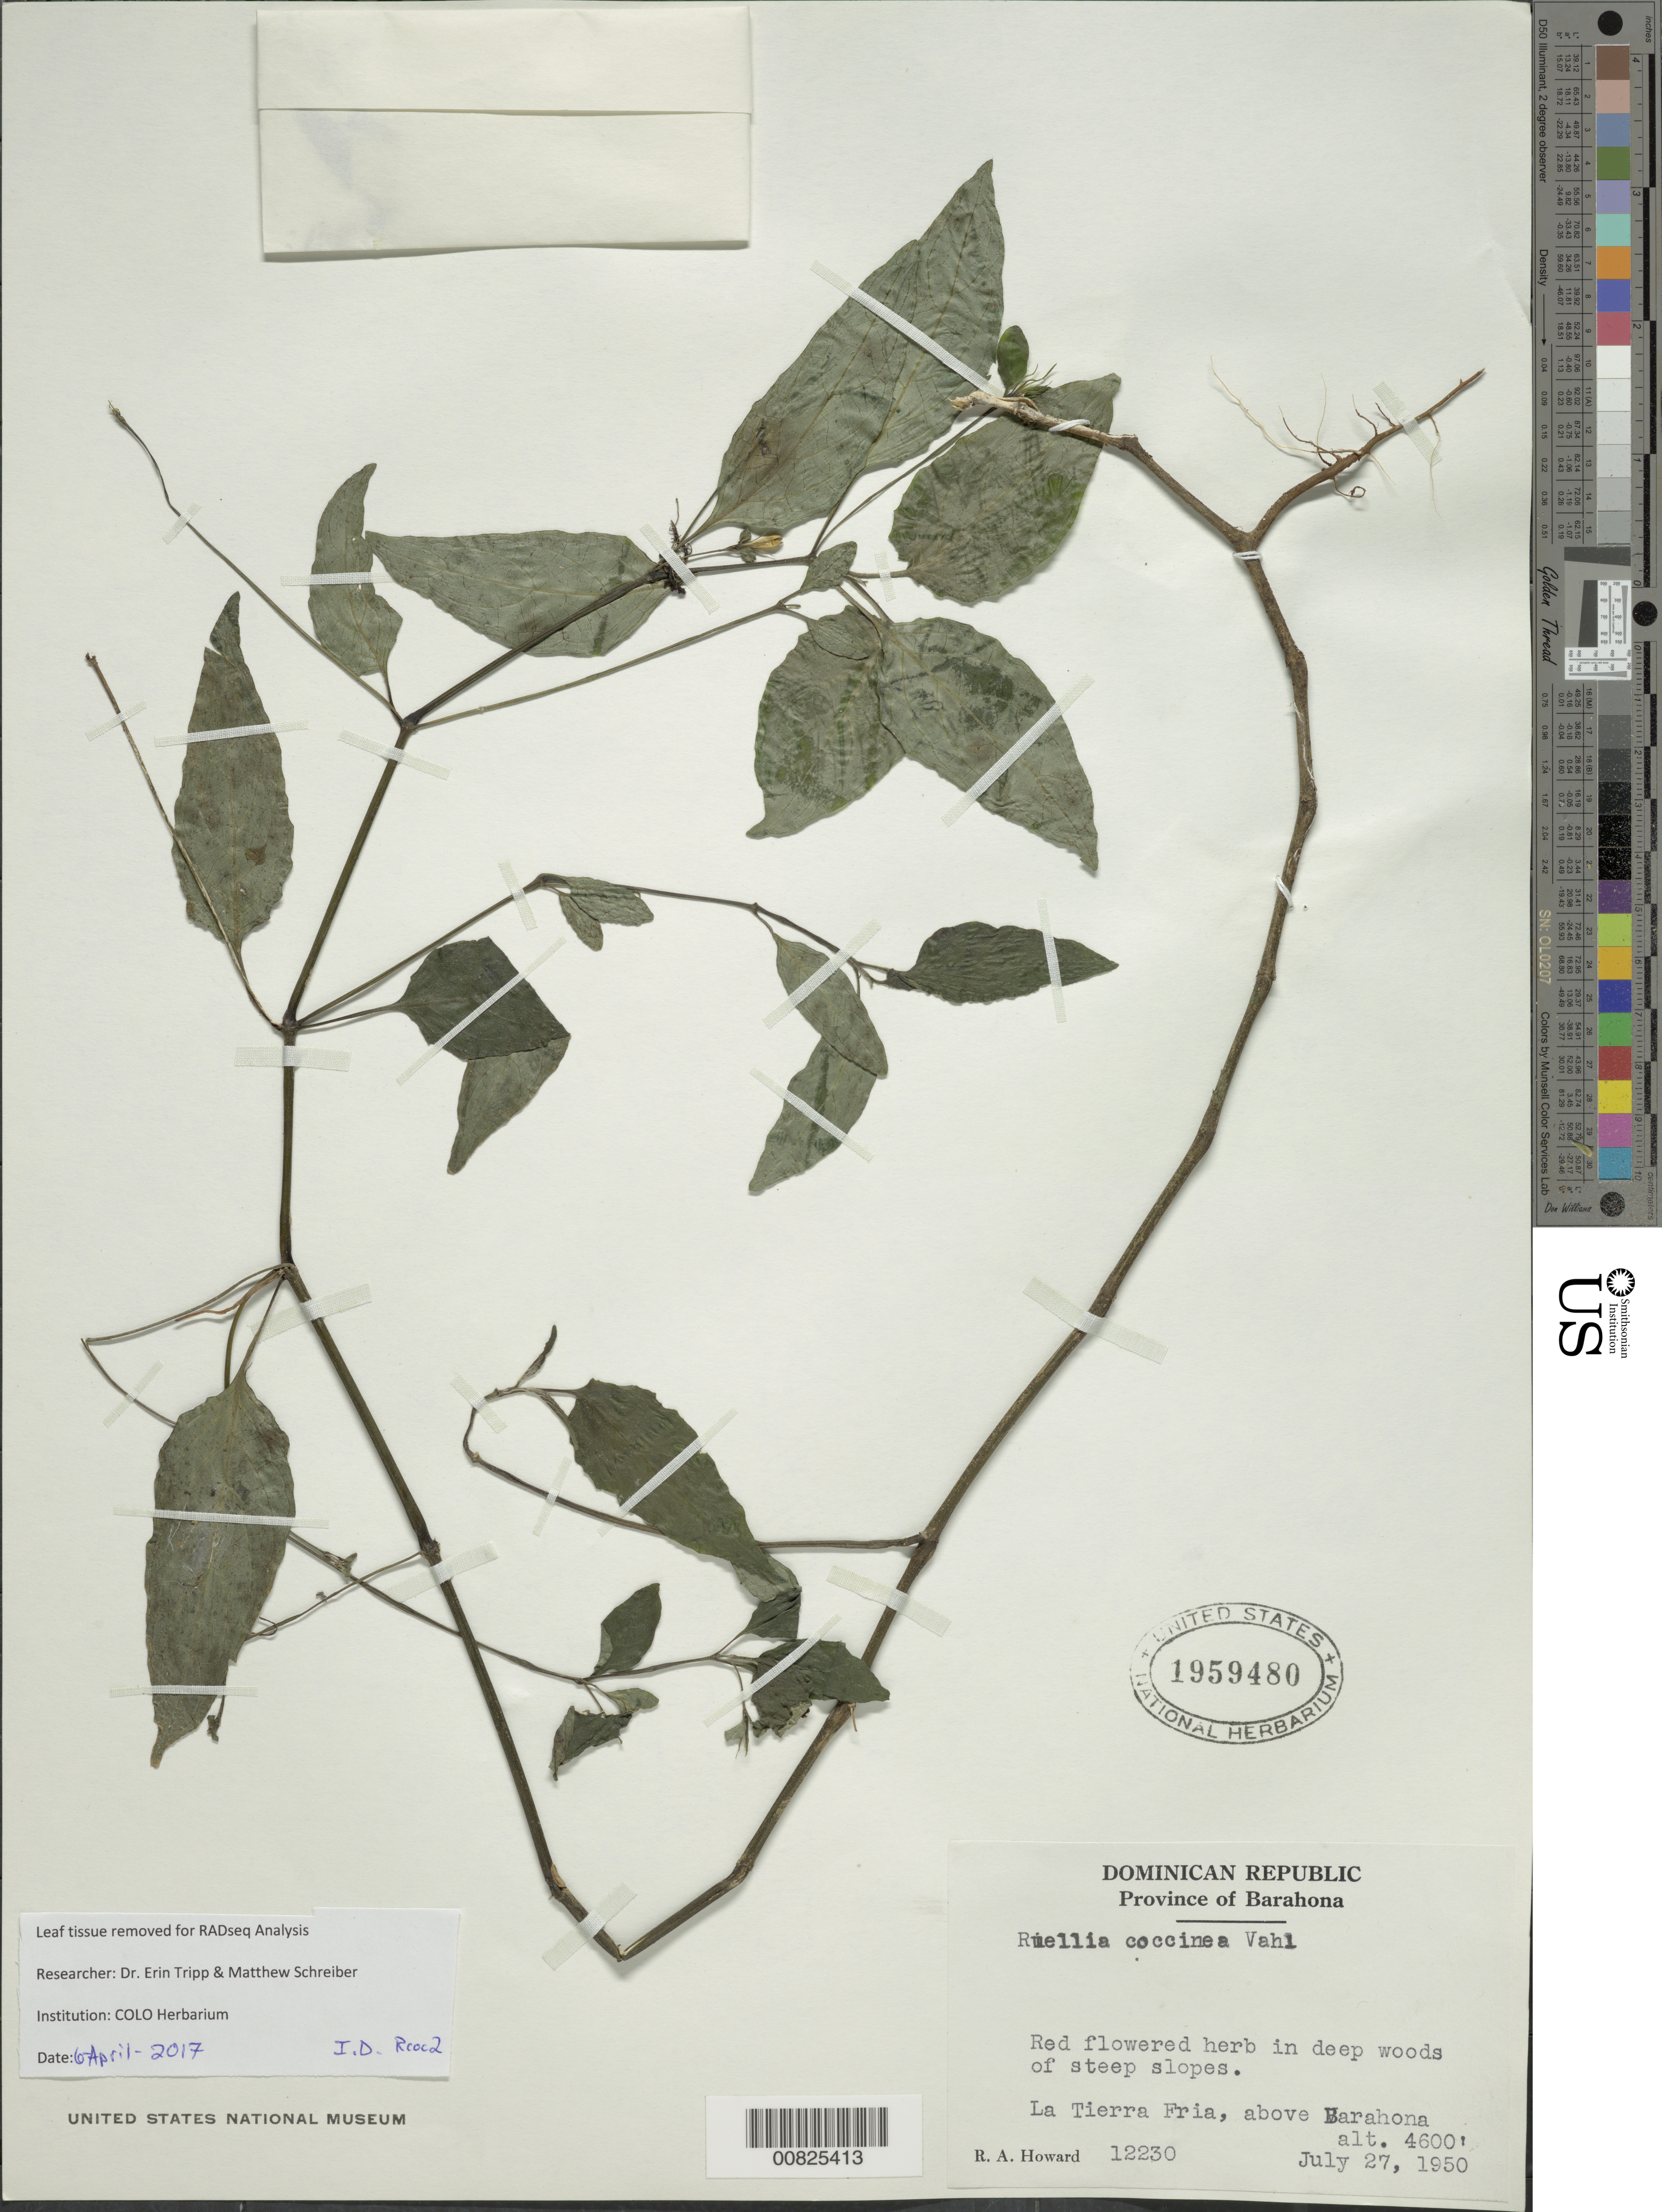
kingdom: Plantae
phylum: Tracheophyta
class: Magnoliopsida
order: Lamiales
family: Acanthaceae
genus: Ruellia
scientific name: Ruellia coccinea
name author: (L.) Vahl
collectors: R. A. Howard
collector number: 12230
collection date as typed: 27 Jul 1950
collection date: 1950-07-27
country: Dominican Republic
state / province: Barahona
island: Hispaniola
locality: La Tierra Fria, above Barahona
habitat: In deep woods of steep slopes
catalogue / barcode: US 1959480